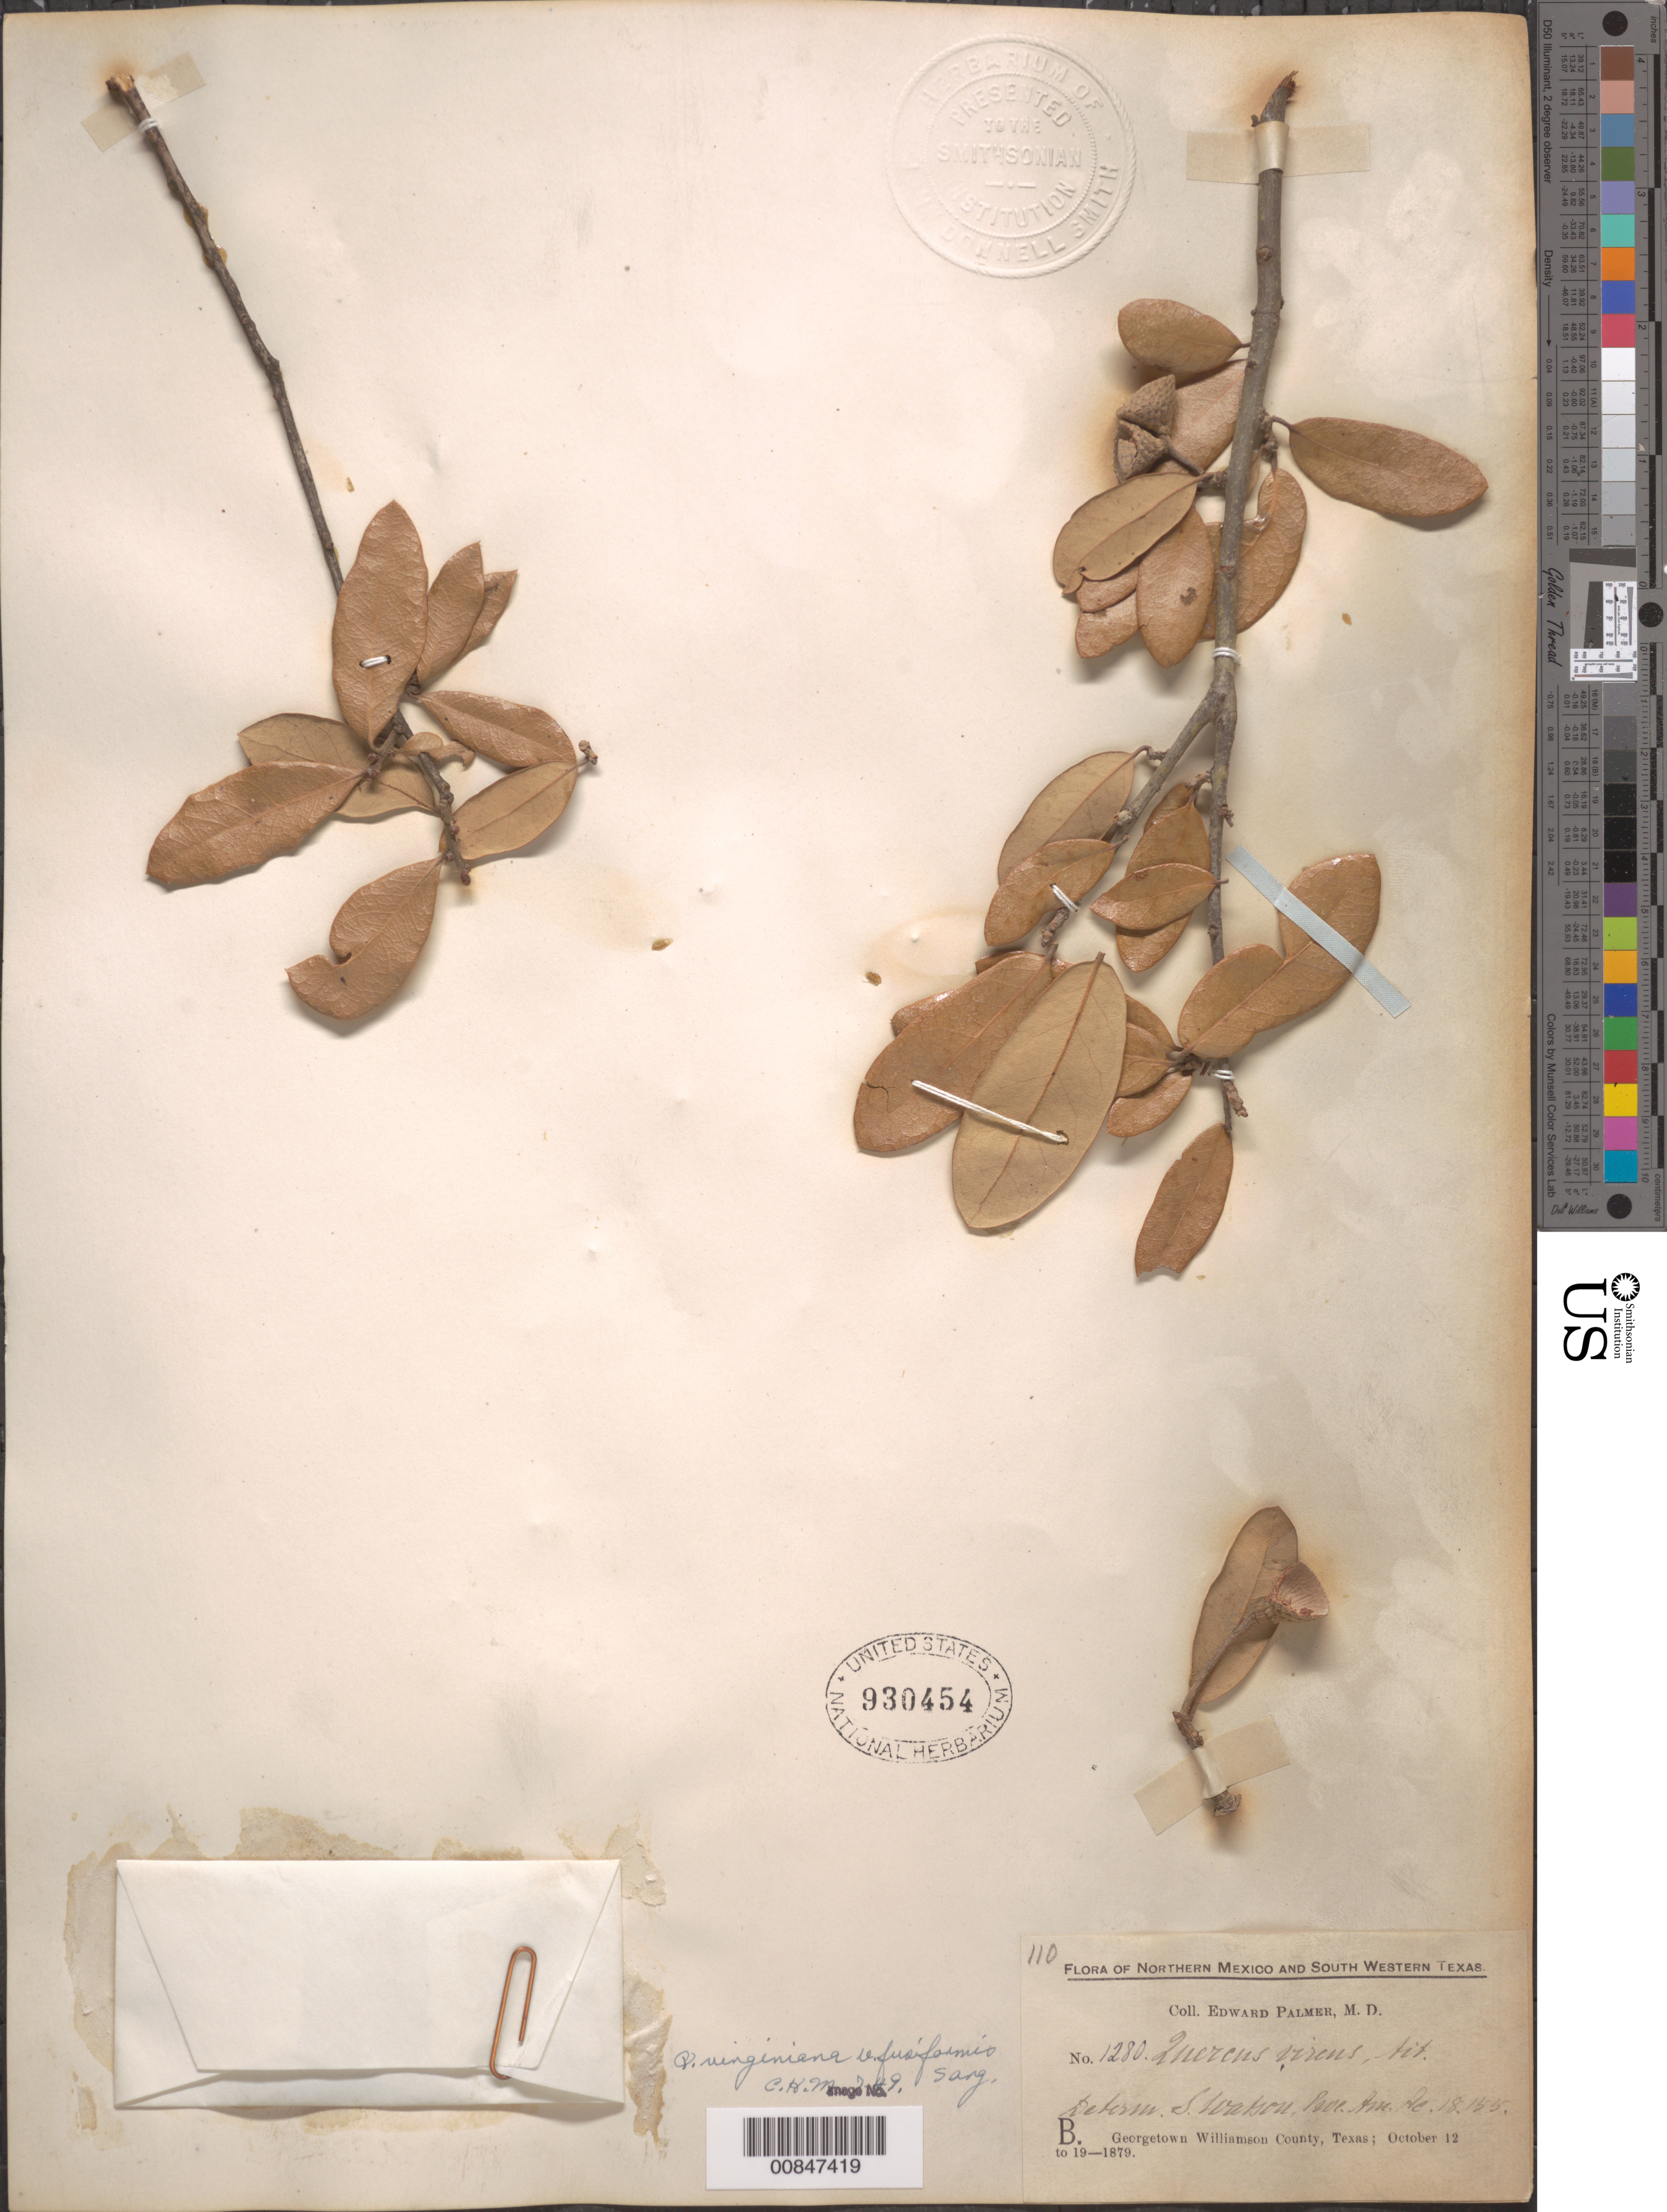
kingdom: Plantae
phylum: Tracheophyta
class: Magnoliopsida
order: Fagales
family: Fagaceae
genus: Quercus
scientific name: Quercus virginiana var. fusiformis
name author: (Small) Sarg.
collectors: E. Palmer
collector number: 1280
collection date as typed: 12 Oct 1879 to 19 Oct 1879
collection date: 1879-10-12/1879-10-19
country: United States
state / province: Texas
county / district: Williamson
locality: B. Georgetown, Williamson County, Texas.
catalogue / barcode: US 930454